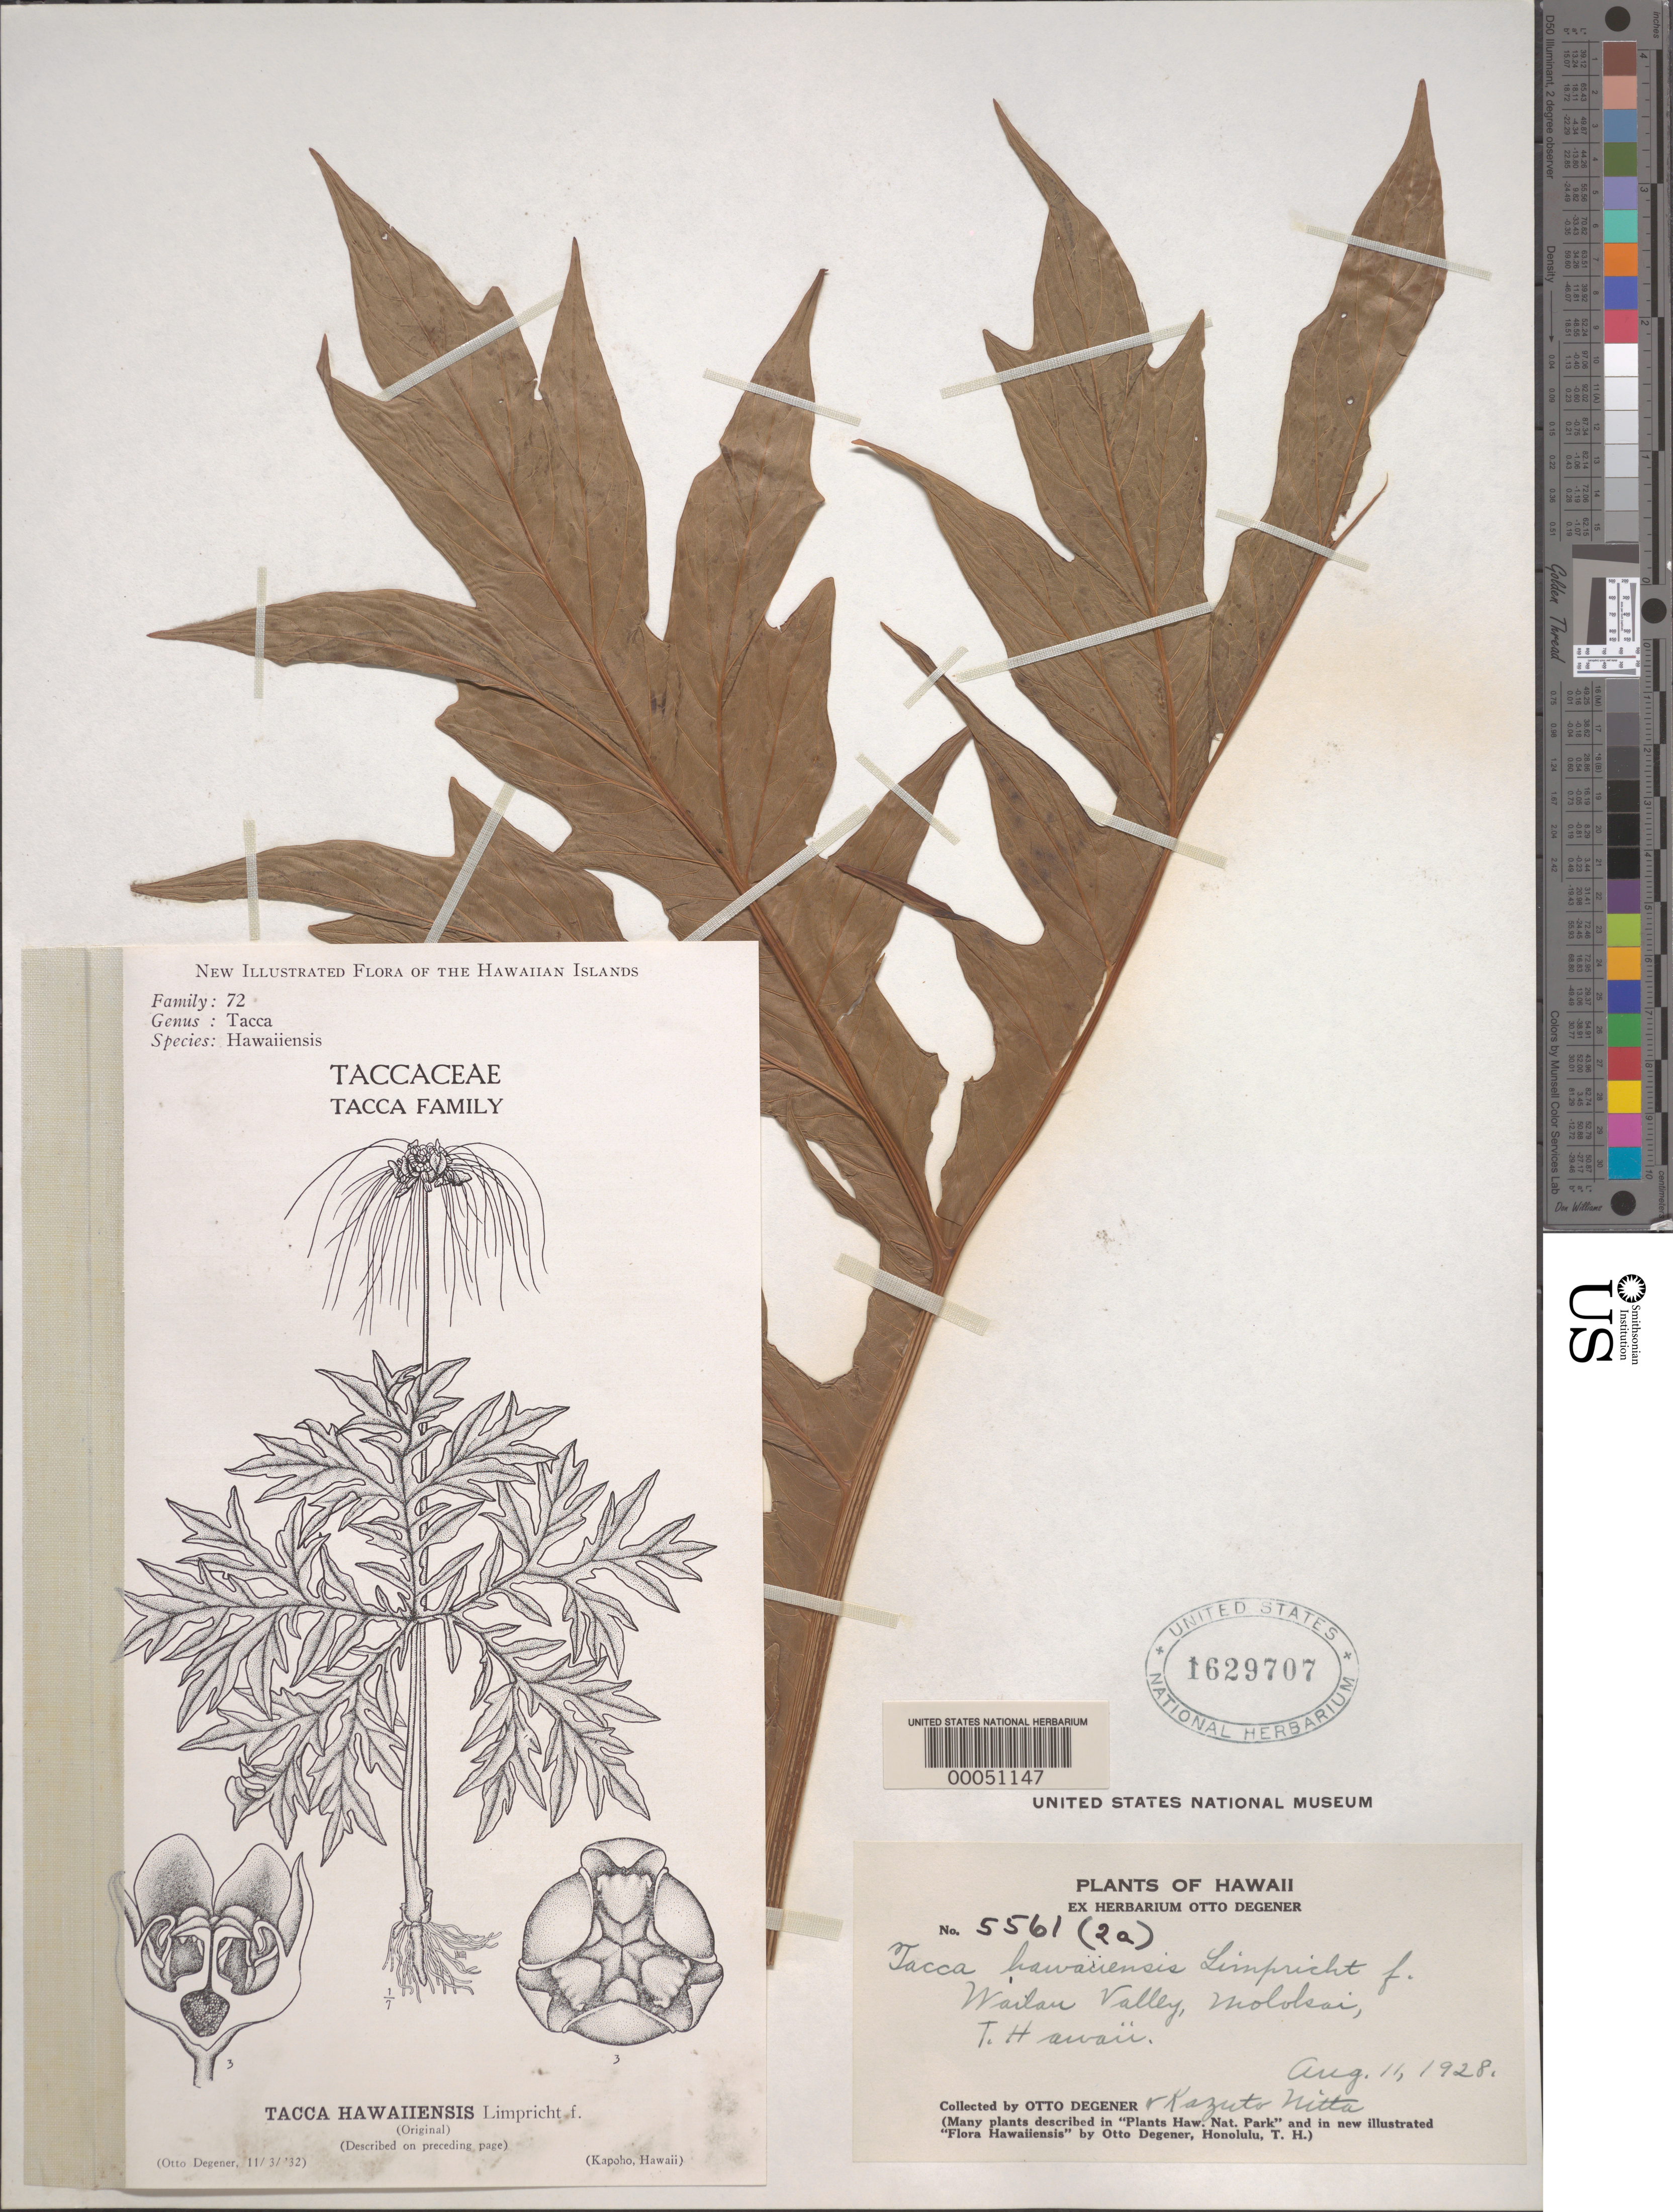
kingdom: Plantae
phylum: Tracheophyta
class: Liliopsida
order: Dioscoreales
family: Dioscoreaceae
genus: Tacca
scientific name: Tacca hawaiiensis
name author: H. Limpr.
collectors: O. Degener & K. Nitta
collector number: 5561(2a)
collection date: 1928-08-11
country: United States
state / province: Hawaii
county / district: Maui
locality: Wailau Valley, Molokai, T. Hawaii.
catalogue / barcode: US 1629707